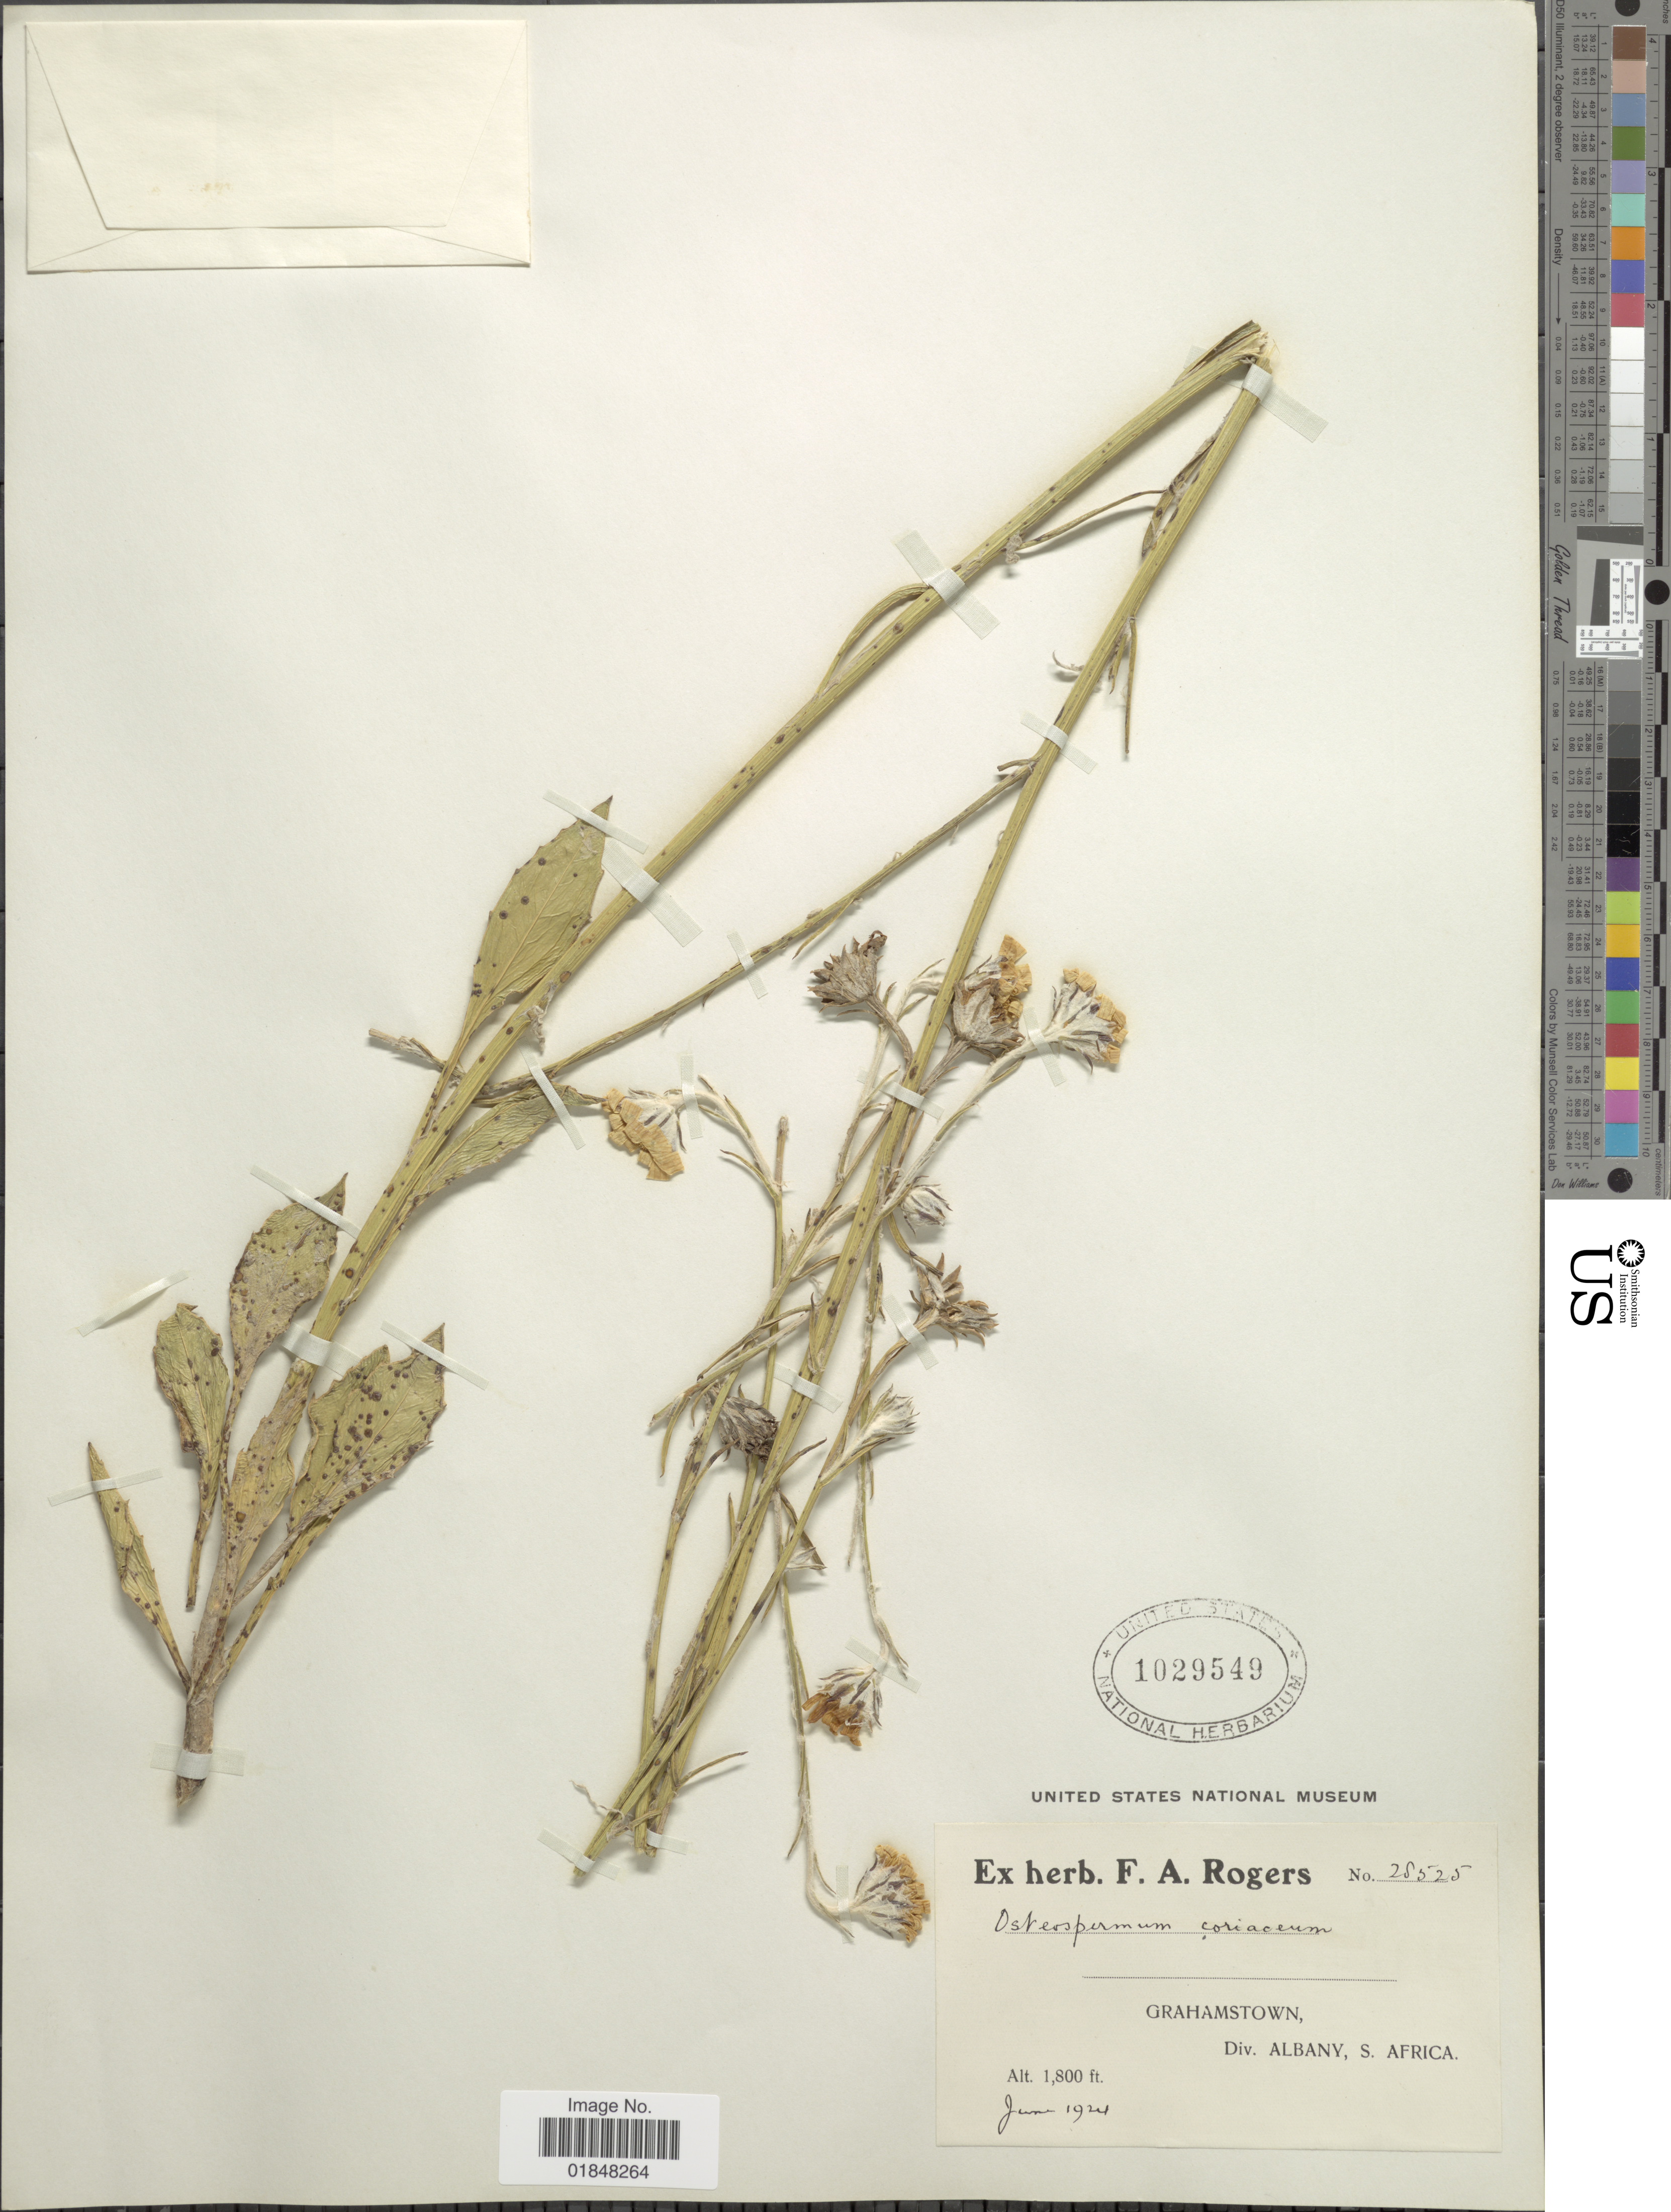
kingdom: Plantae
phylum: Tracheophyta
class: Magnoliopsida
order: Asterales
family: Asteraceae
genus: Osteospermum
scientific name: Osteospermum junceum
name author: P.J. Bergius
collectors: ex herb. F. A. Rogers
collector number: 28525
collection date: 1924-06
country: South Africa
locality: Grahamstown, Div. Albany, S. Africa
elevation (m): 549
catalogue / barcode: US 1029549